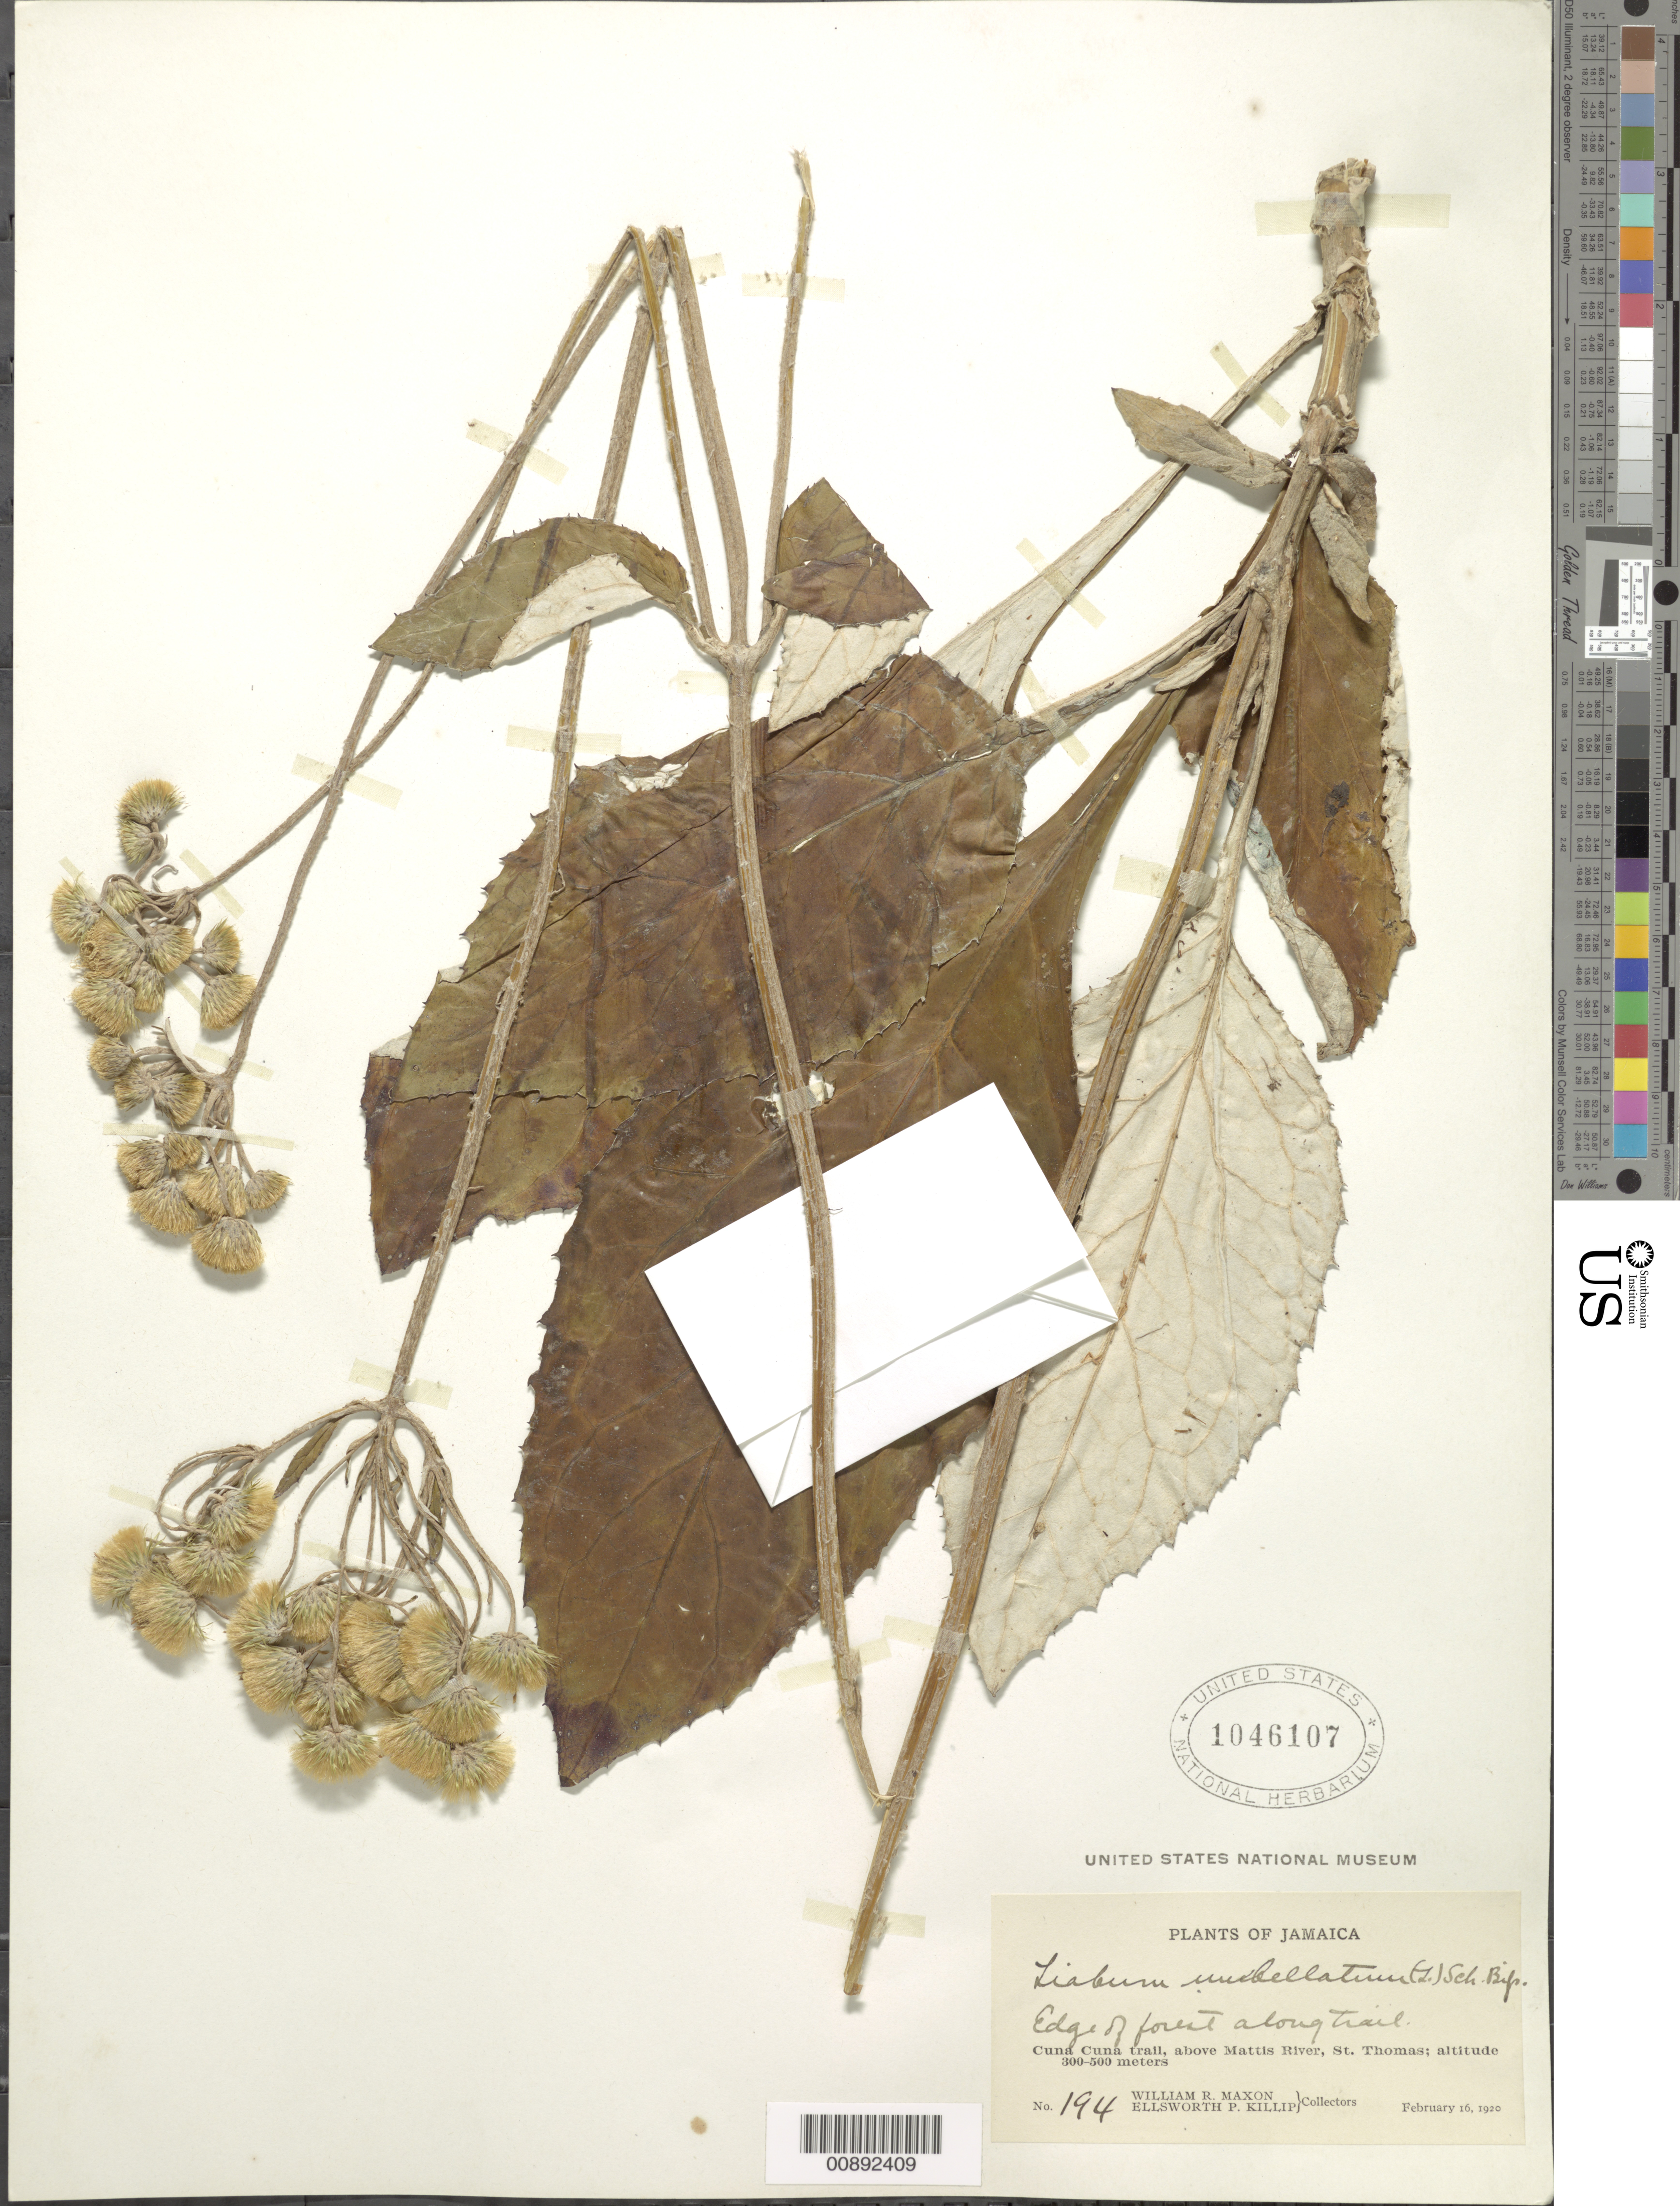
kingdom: Plantae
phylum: Tracheophyta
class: Magnoliopsida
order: Asterales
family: Asteraceae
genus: Liabum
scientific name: Liabum umbellatum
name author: (L.) Sch. Bip.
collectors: W. R. Maxon & E. P. Killip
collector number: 194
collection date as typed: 16 February 1920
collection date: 1920-02-16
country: Jamaica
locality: Cuna Cuna trail, above Mattis River, St. Thomas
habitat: Edge of forest along trail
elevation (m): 300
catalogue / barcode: US 1046107